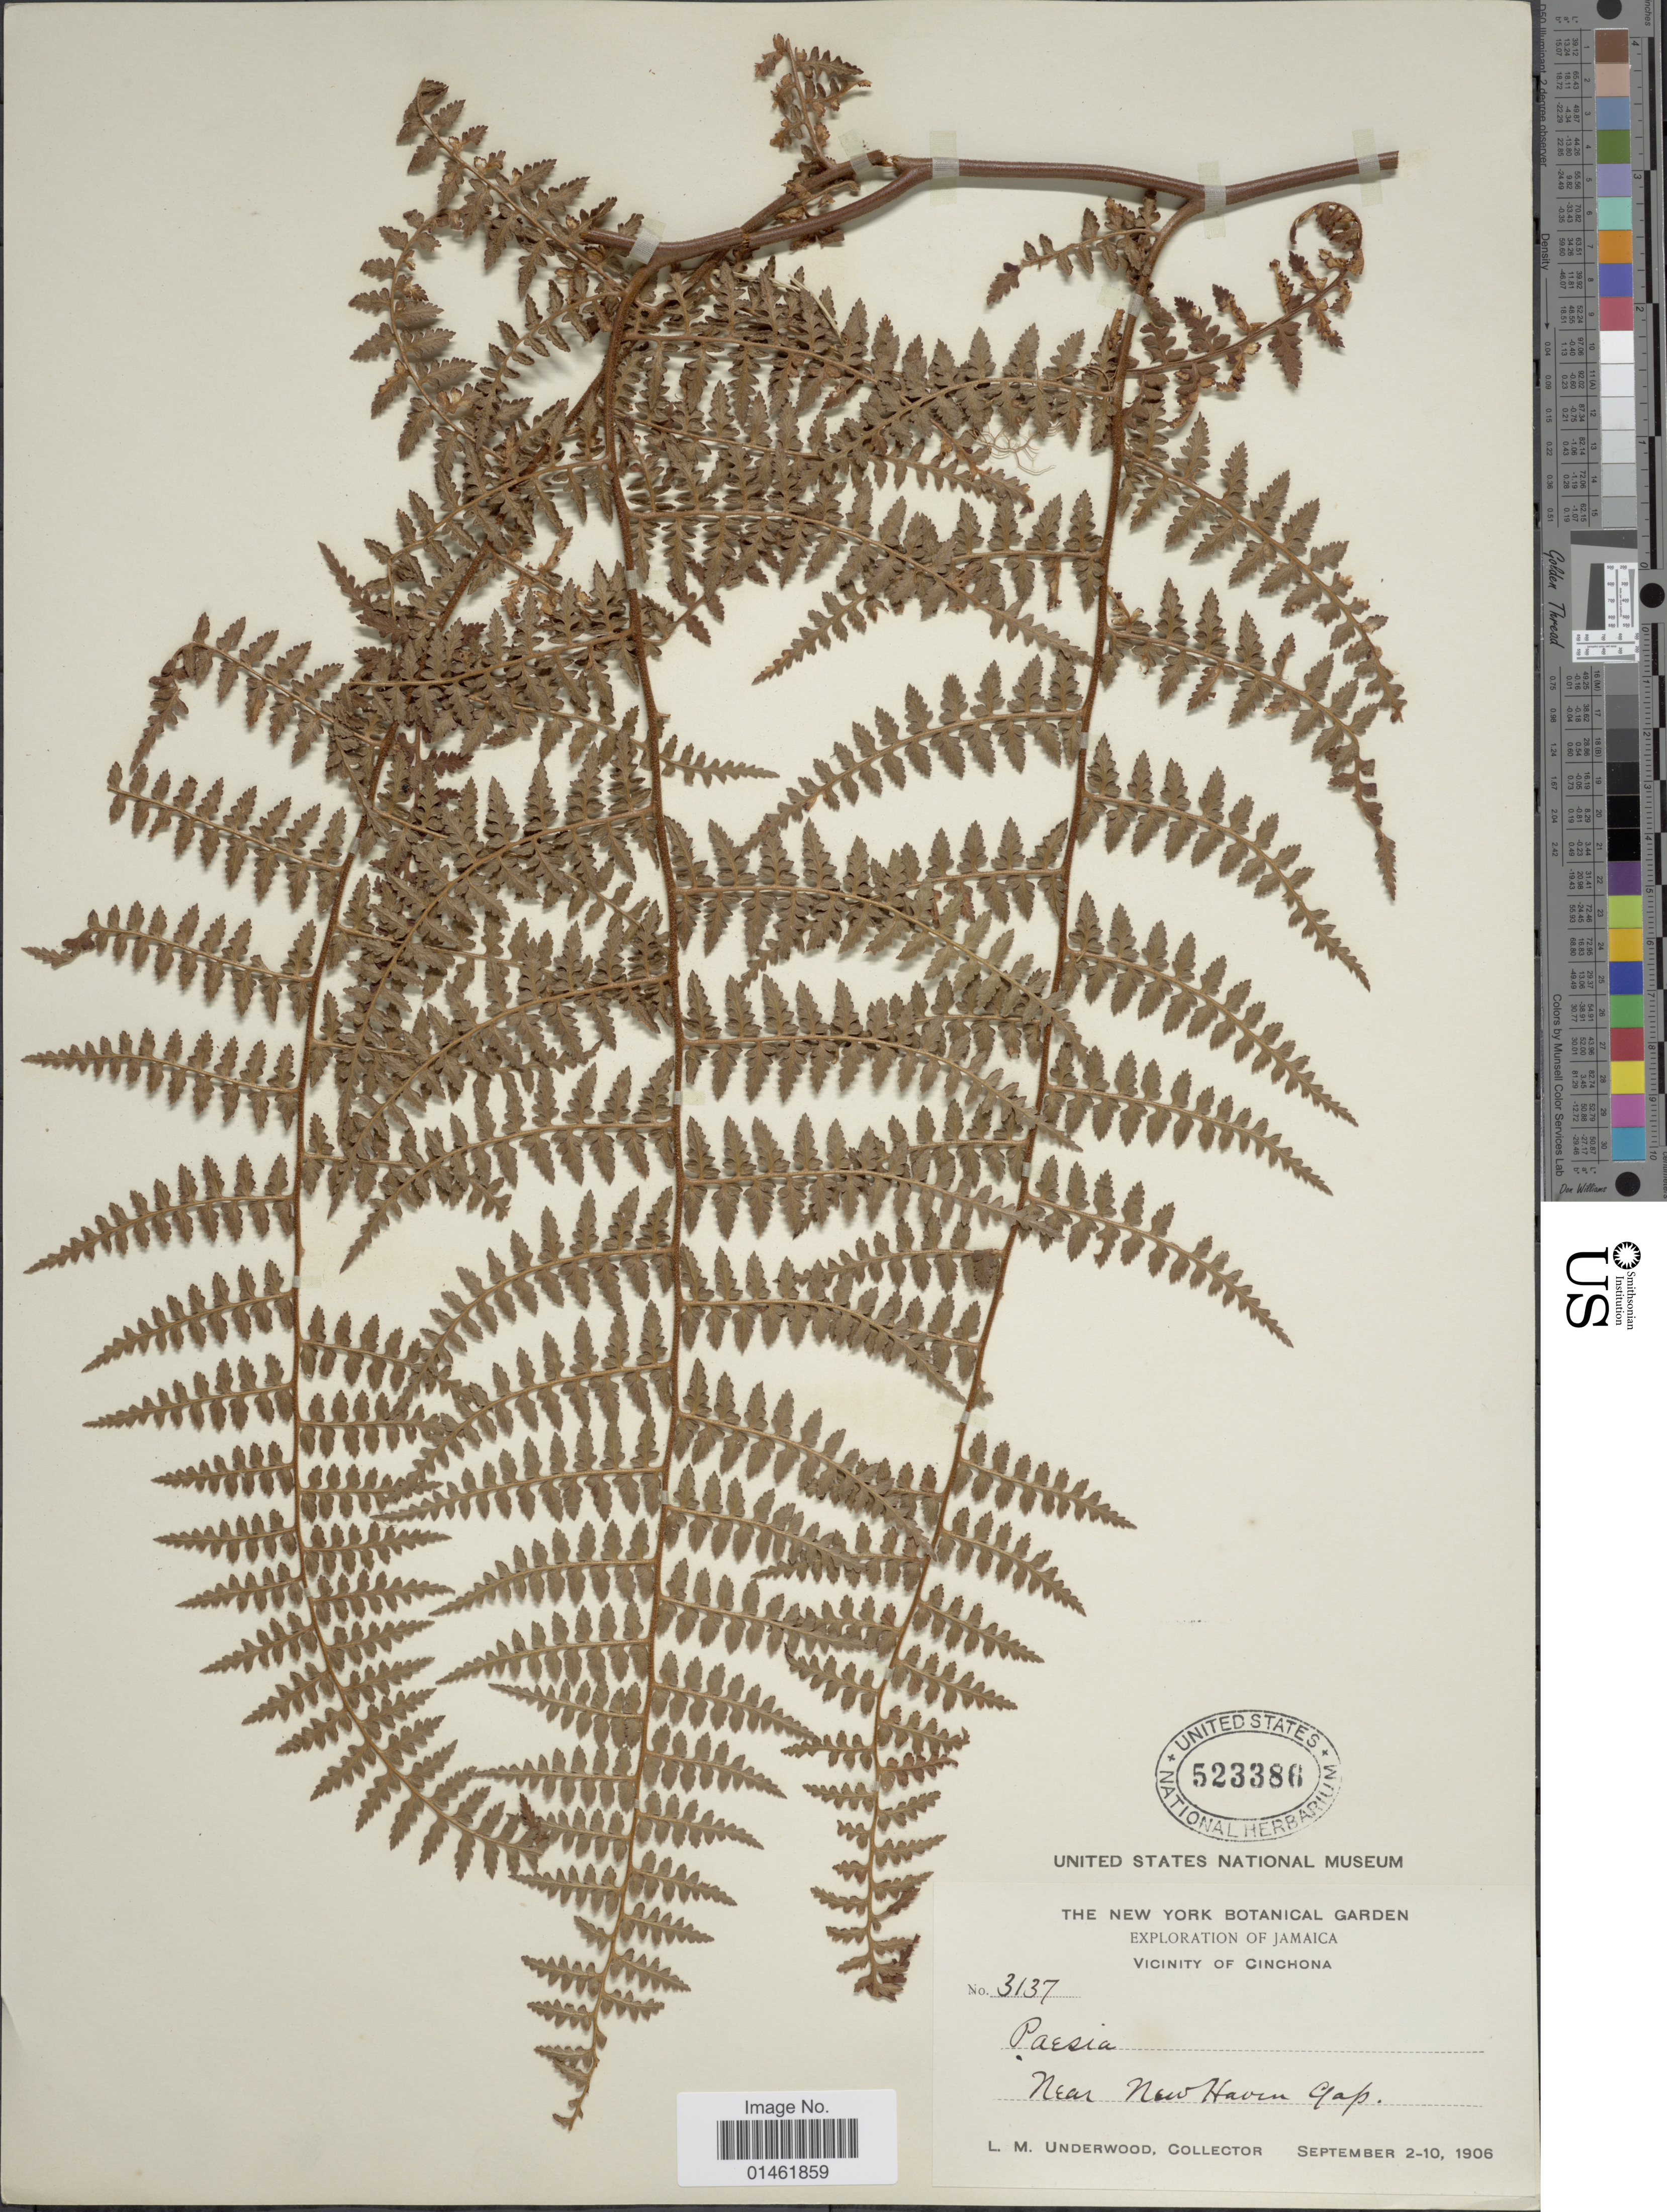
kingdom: Plantae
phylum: Tracheophyta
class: Polypodiopsida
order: Polypodiales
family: Dennstaedtiaceae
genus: Paesia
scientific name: Paesia glandulosa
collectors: L. M. Underwood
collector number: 3137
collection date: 1906-09-02/1906-09-10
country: Jamaica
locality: Vicinity of Cinchona, near New Haven Gap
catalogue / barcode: US 523386